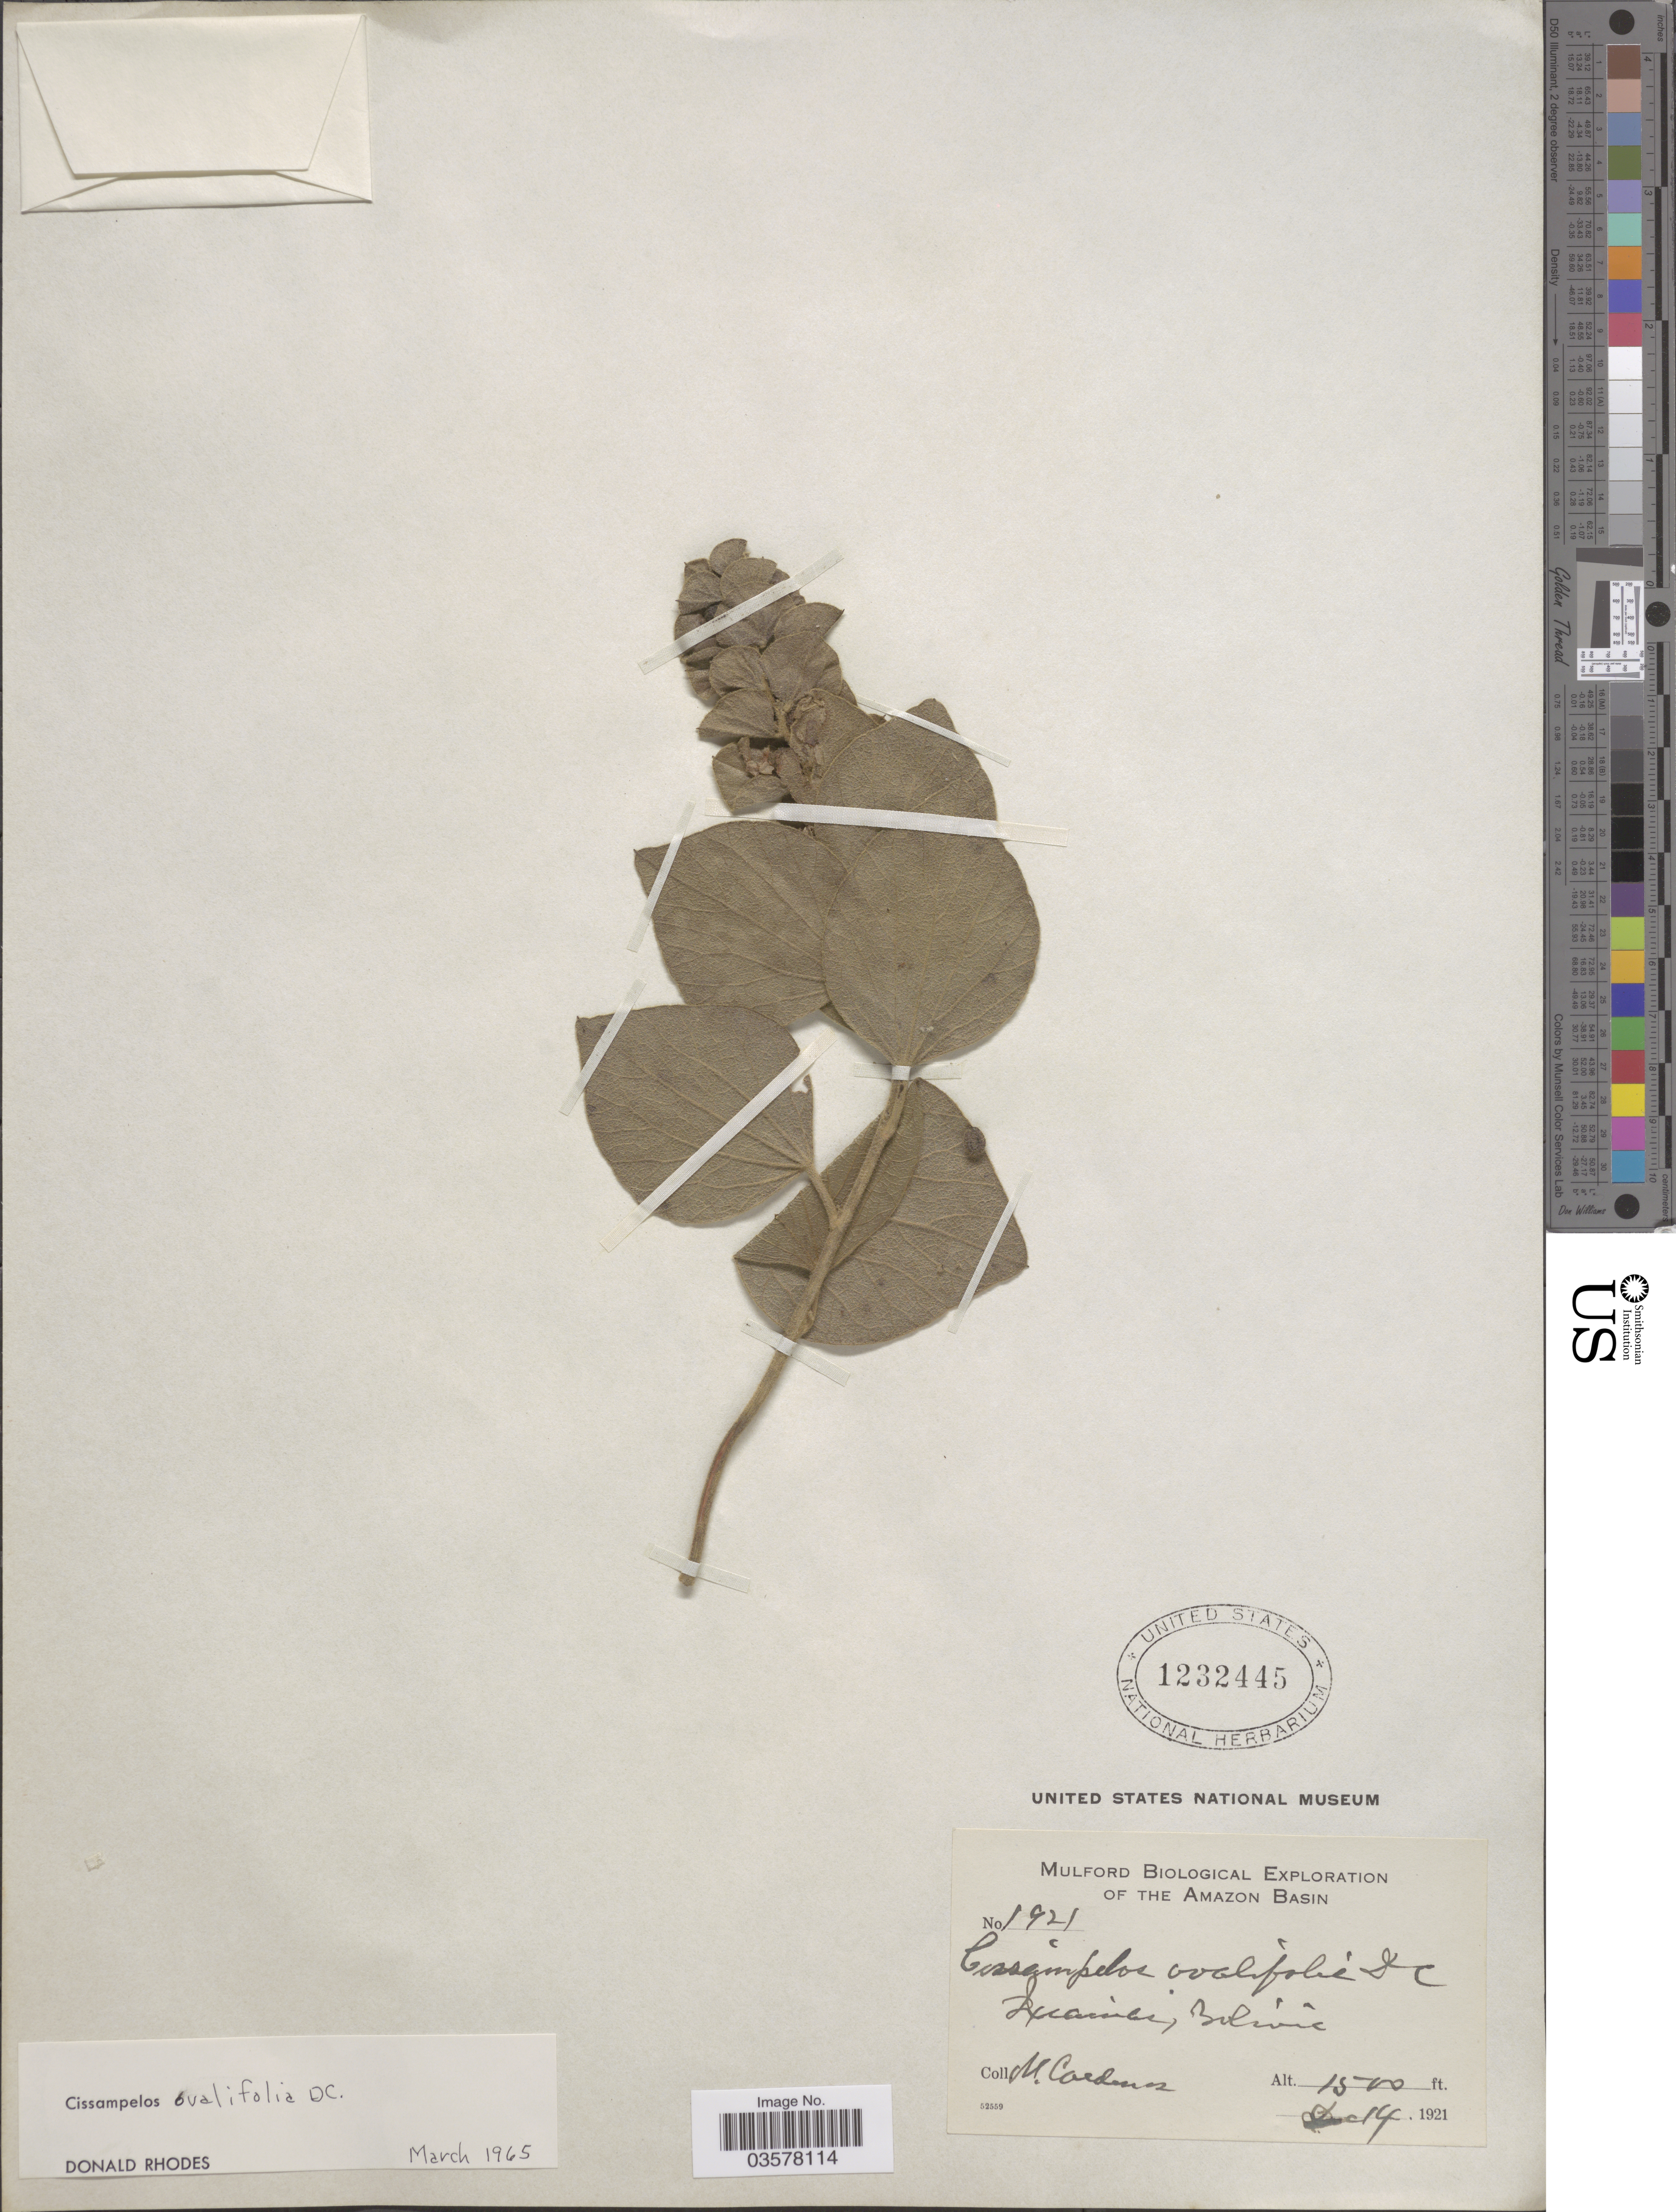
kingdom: Plantae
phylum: Tracheophyta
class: Magnoliopsida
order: Ranunculales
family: Menispermaceae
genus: Cissampelos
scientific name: Cissampelos ovalifolia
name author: DC.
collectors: M. Cárdenas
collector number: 1921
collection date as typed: Dec. 14, 1921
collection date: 1921-12-14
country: Bolivia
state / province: La Paz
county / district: Iturralde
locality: Ixiamas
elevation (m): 457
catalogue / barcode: US 1232445